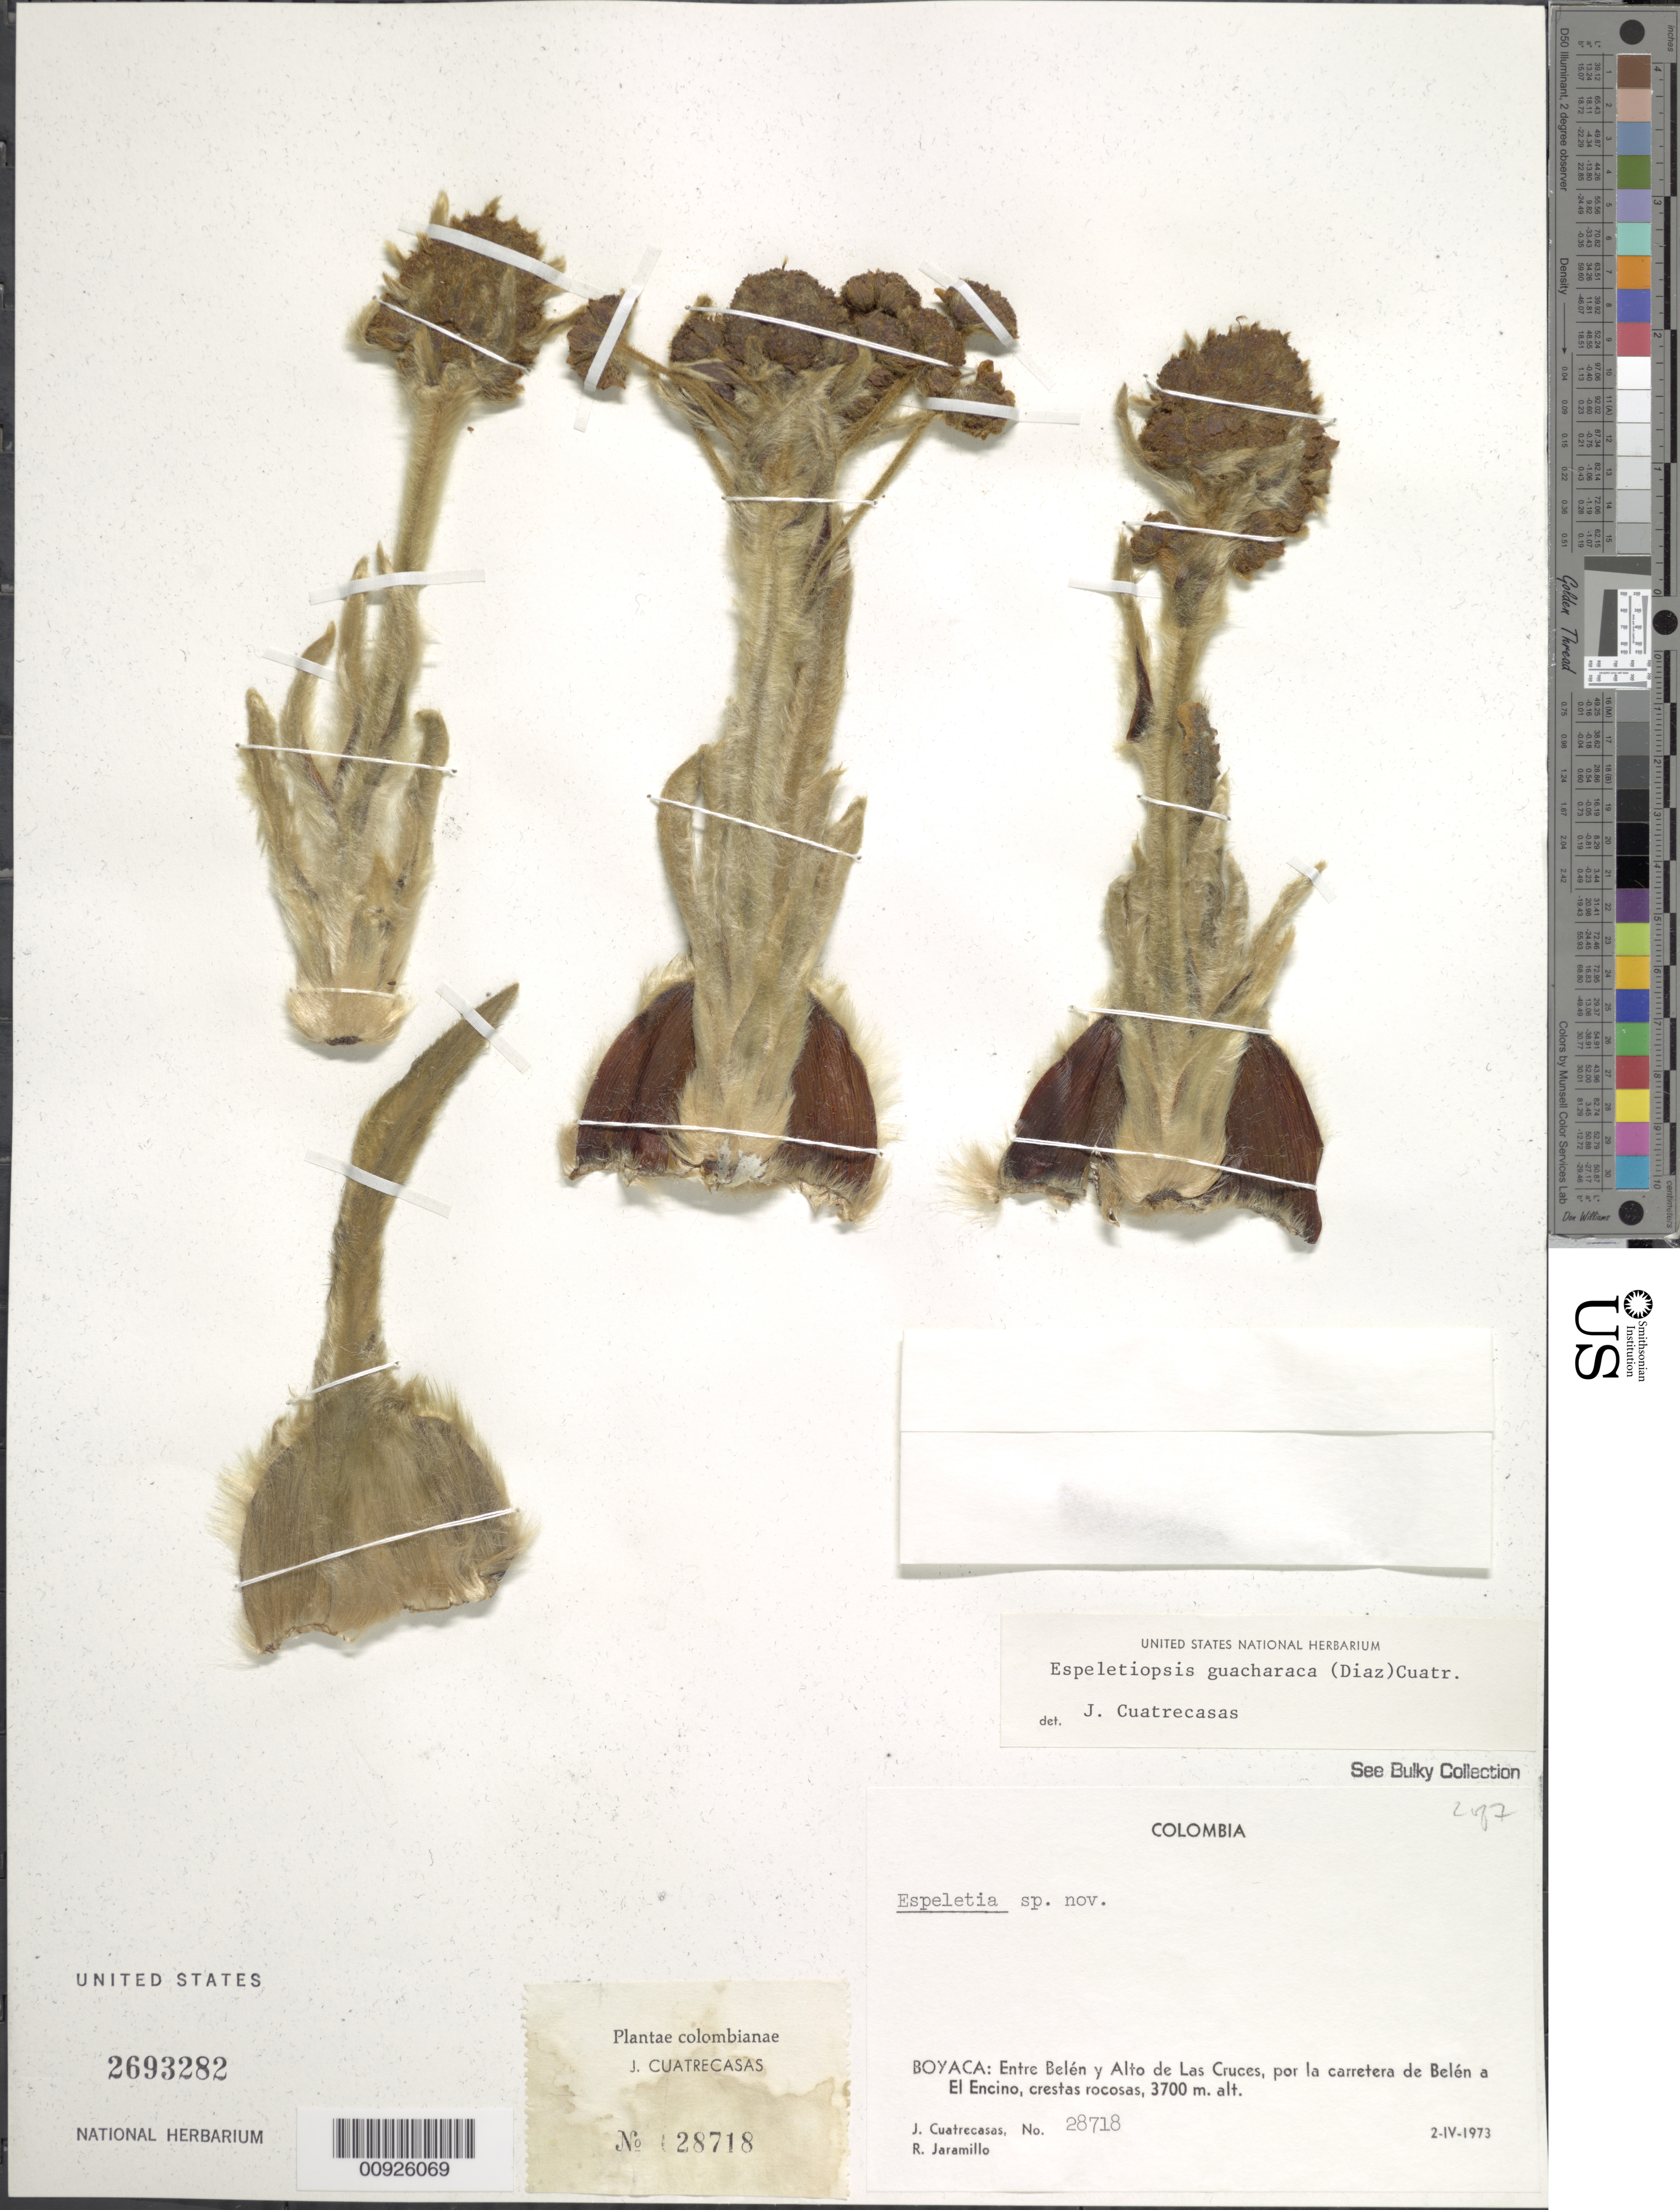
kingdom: Plantae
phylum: Tracheophyta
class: Magnoliopsida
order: Asterales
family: Asteraceae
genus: Espeletiopsis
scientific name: Espeletiopsis jimenez-quesadae var. guacharaca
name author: (S. Díaz) Cuatrec.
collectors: J. Cuatrecasas & R. Jaramillo M.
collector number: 28718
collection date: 1973-04-02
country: Colombia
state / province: Boyacá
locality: Boyacá: Entre Belen y Alto de Las Cruces, por la carretera de Belen a El Encino, crestas rocosas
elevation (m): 3700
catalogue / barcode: US 2693282